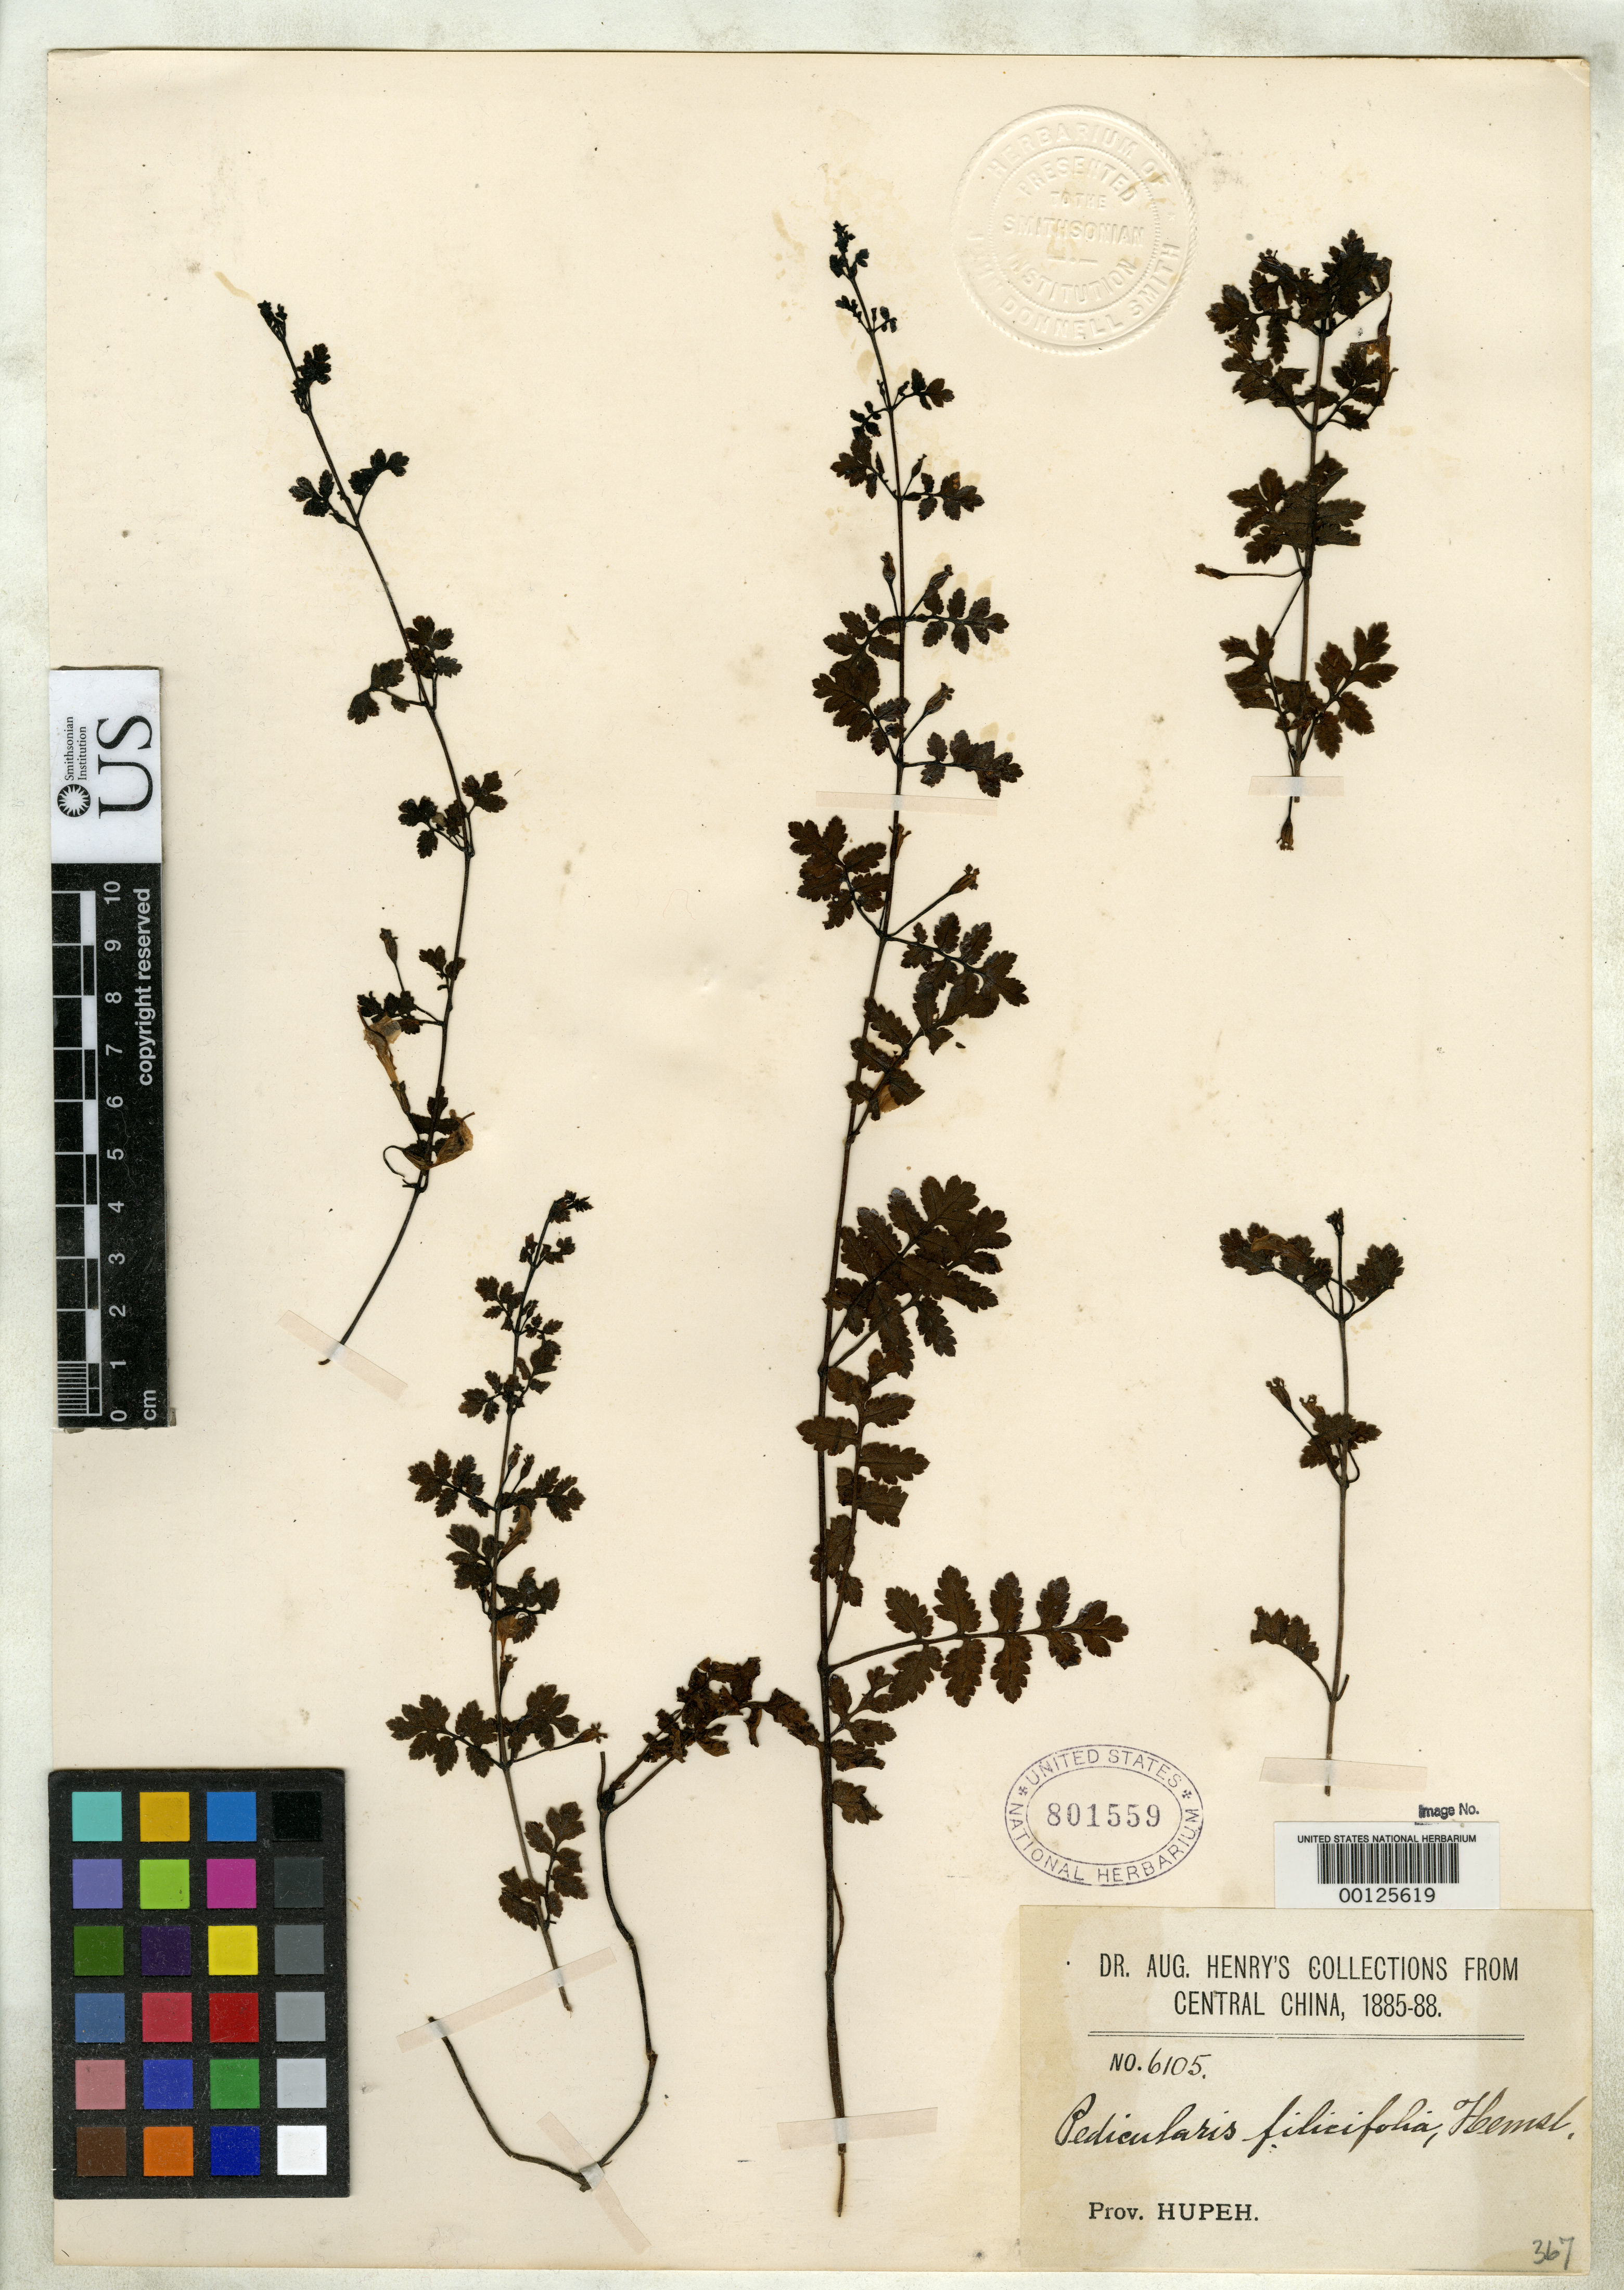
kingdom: Plantae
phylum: Tracheophyta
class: Magnoliopsida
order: Lamiales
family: Orobanchaceae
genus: Pedicularis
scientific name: Pedicularis filicifolia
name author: Hemsl.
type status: Isotype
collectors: A. Henry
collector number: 6105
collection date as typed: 1885-88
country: China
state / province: Hubei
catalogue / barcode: US 801559